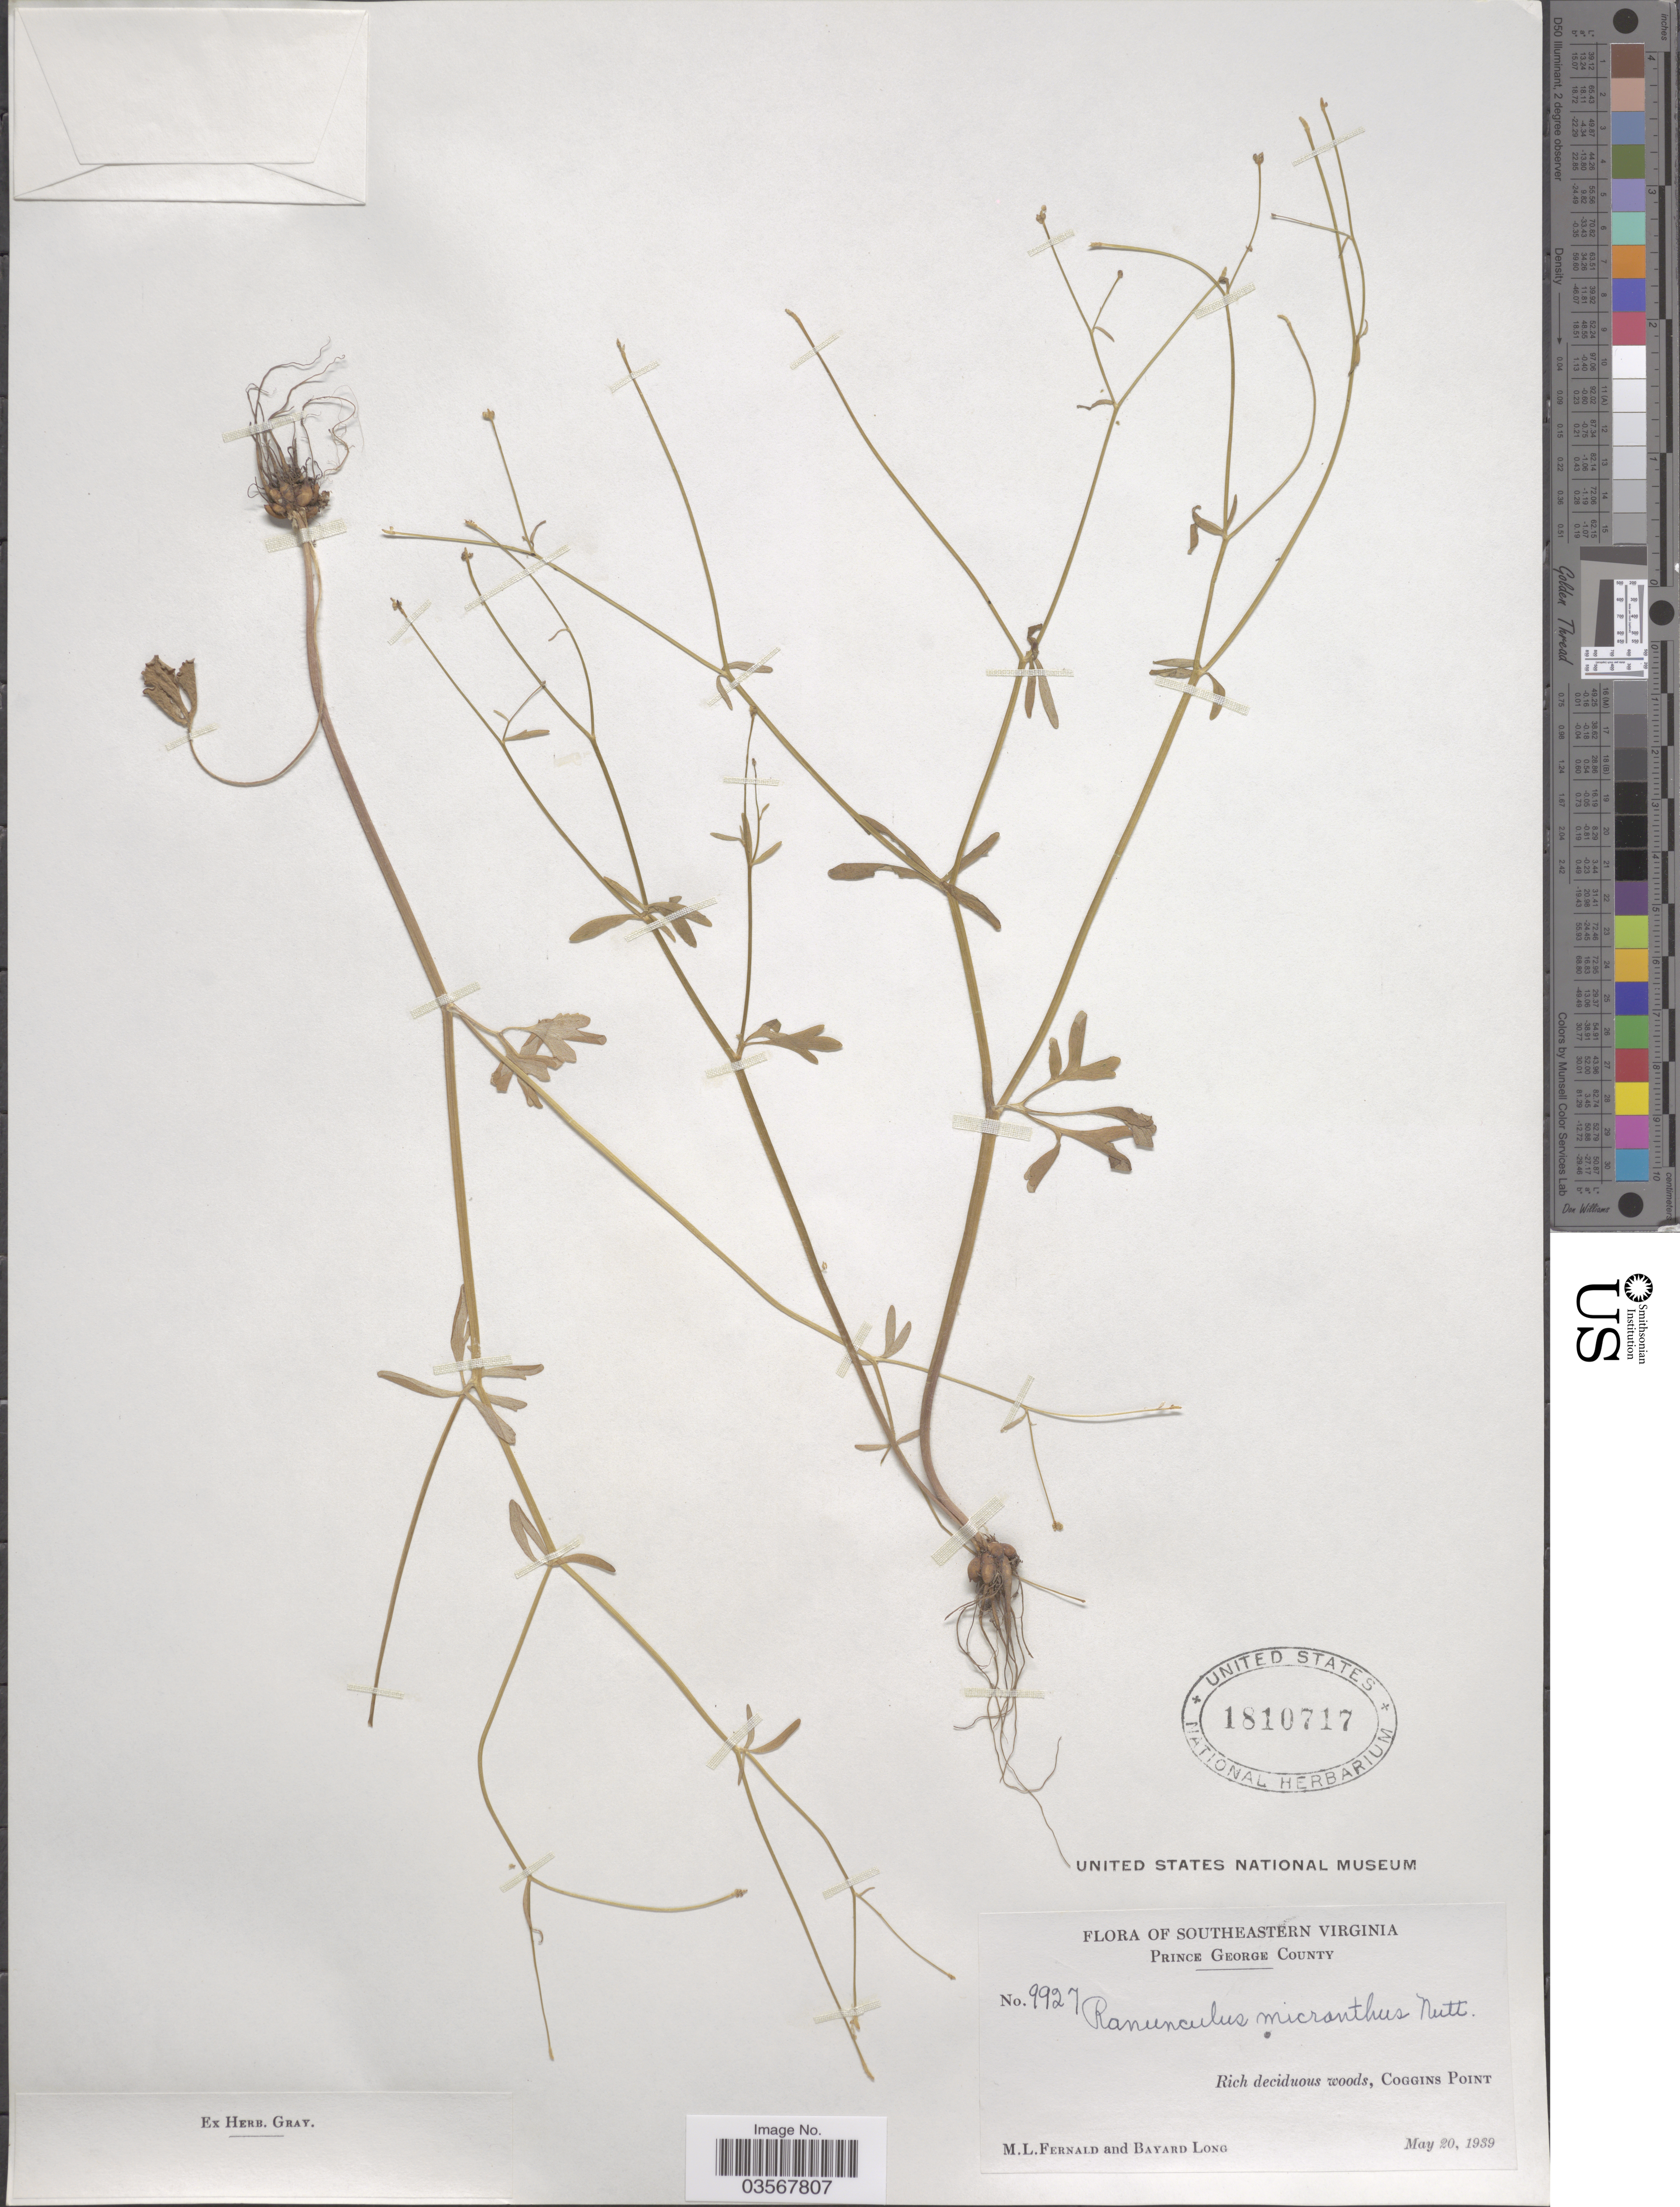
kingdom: Plantae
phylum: Tracheophyta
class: Magnoliopsida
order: Ranunculales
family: Ranunculaceae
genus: Ranunculus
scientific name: Ranunculus micranthus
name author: Nutt.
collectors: M. L. Fernald & B. Long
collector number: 9927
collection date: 1939-05-20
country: United States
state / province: Virginia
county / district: Prince George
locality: Southeastern Virginia. Prince George County. Coggins Point.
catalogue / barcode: US 1810717